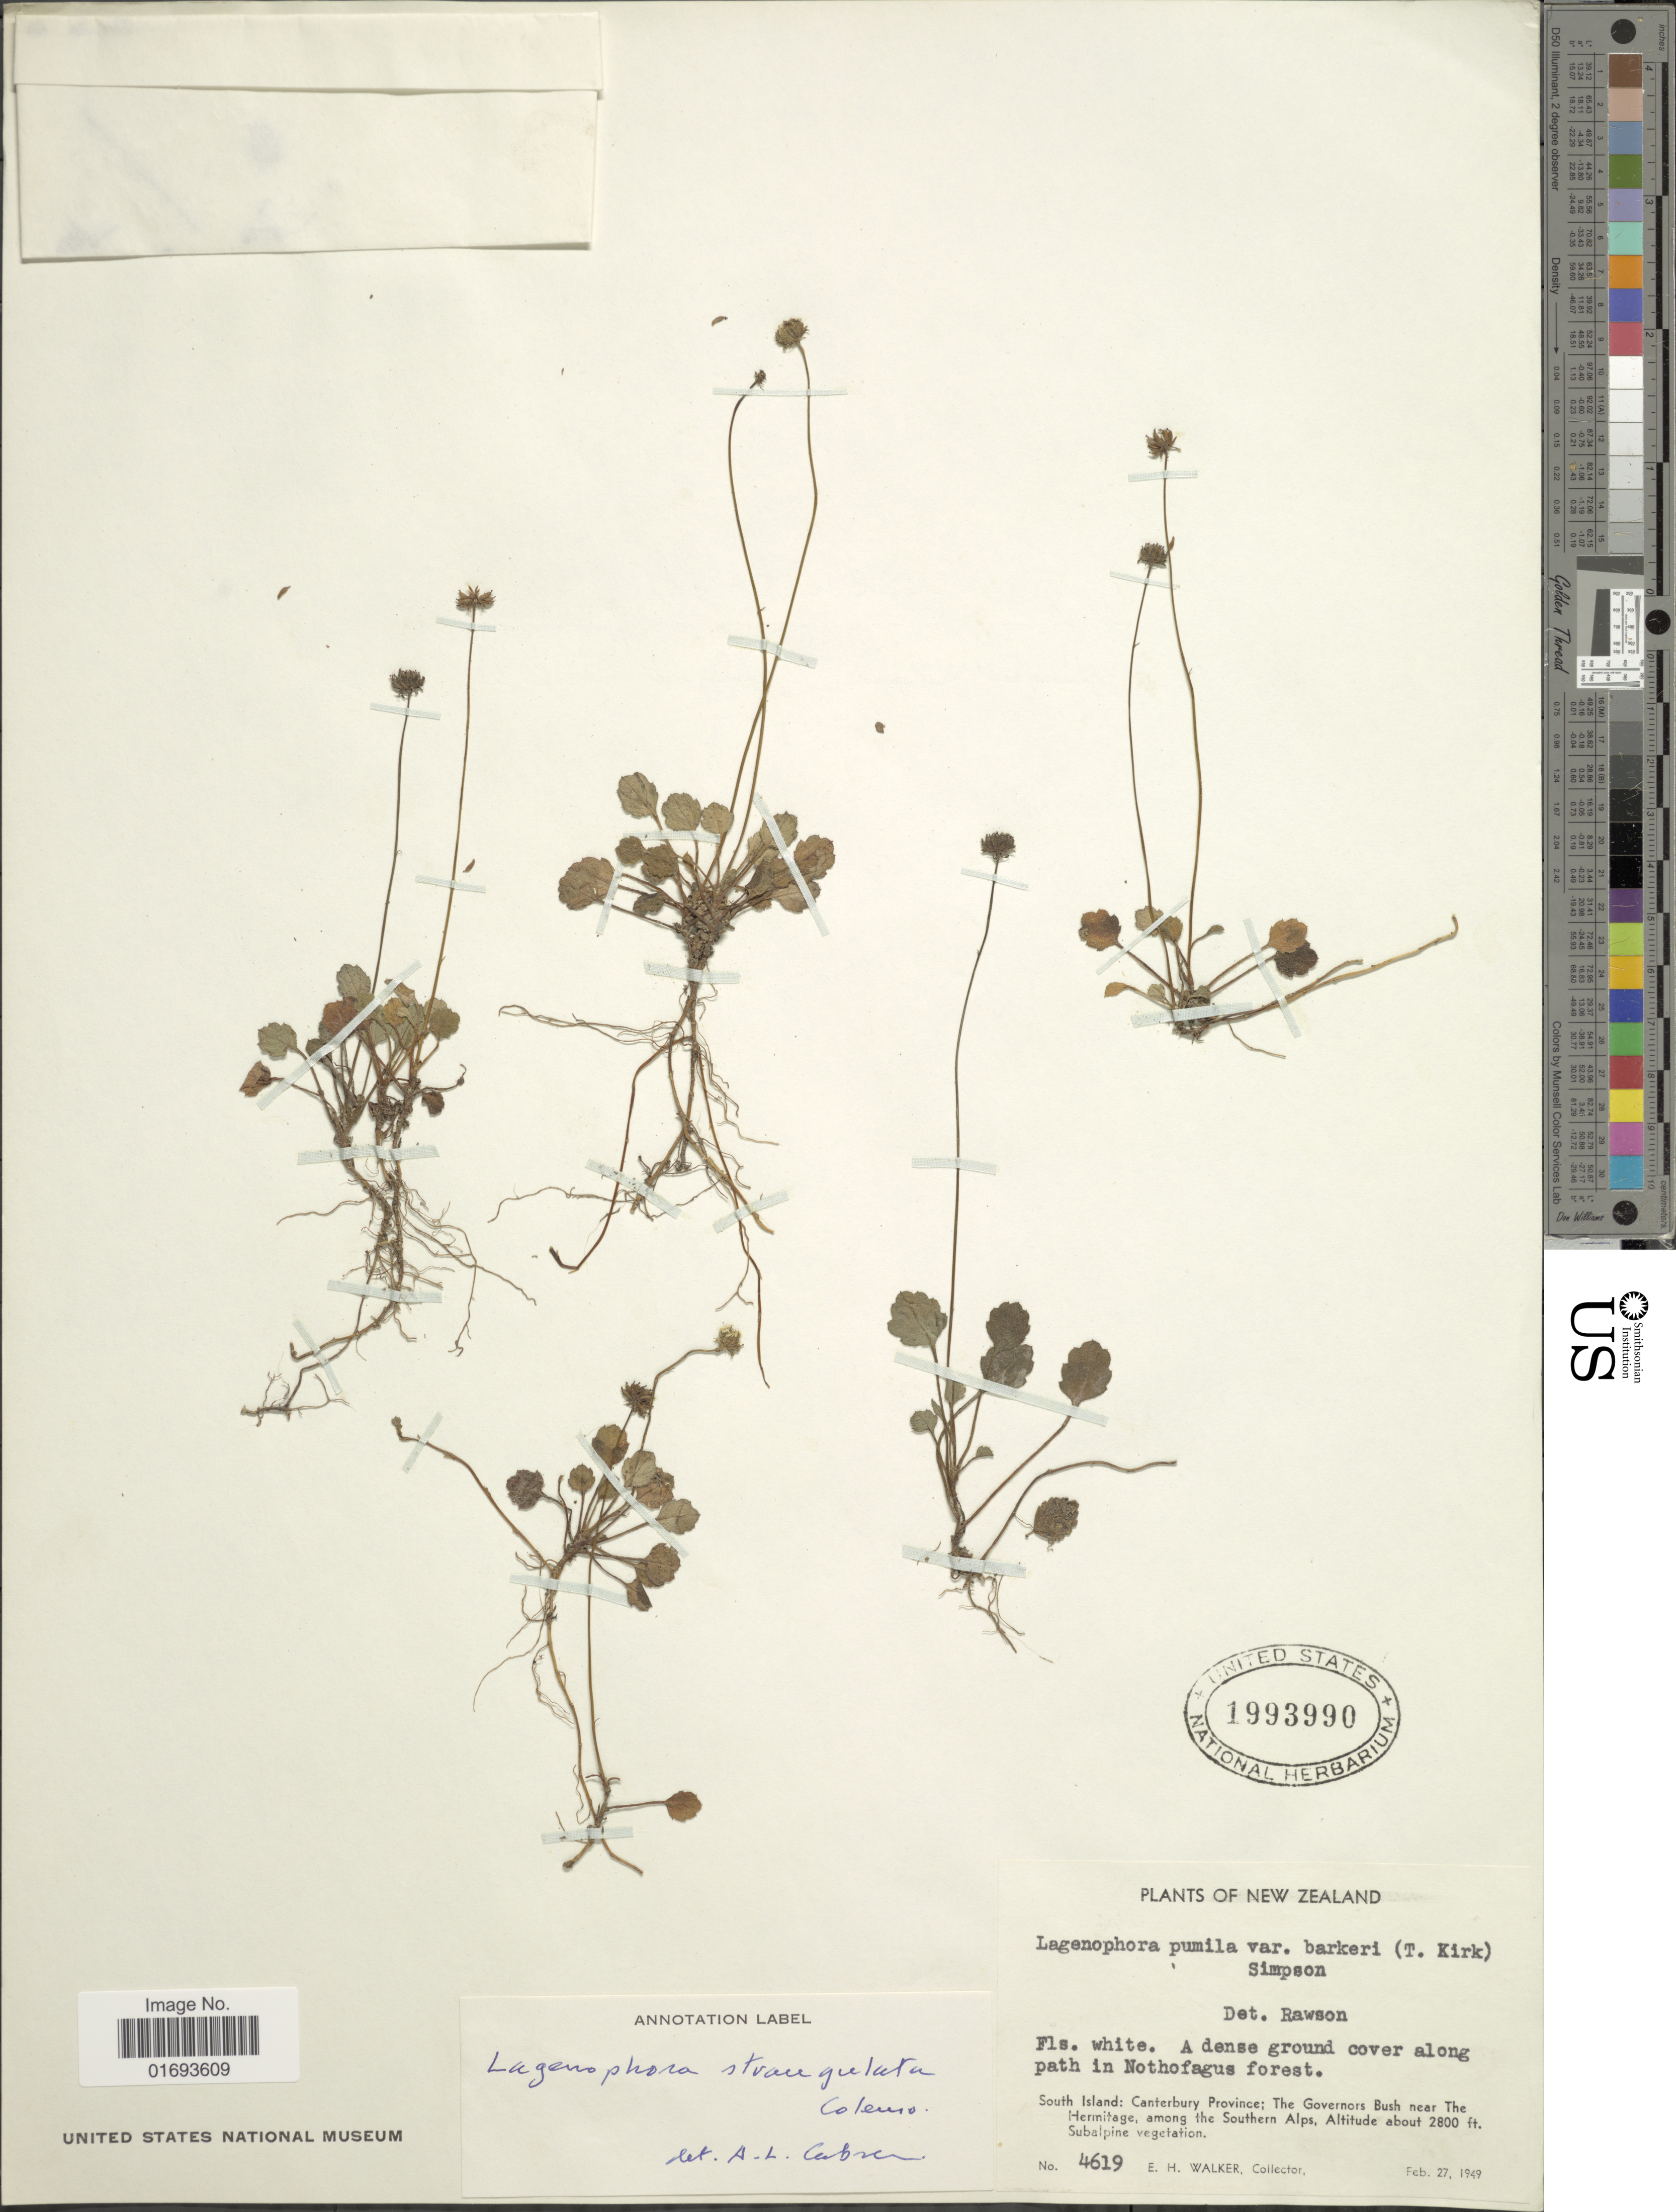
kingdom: Plantae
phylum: Tracheophyta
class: Magnoliopsida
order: Asterales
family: Asteraceae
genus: Lagenophora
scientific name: Lagenophora strangulata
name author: Colenso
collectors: E. H. Walker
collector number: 4619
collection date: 1949-02-27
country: New Zealand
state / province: Canterbury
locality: South Island: Canterbury Province; The Governors Bush near The Hermitage, among the Southern Alps. along path in Nothofagus forest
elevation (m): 853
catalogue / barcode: US 1993990